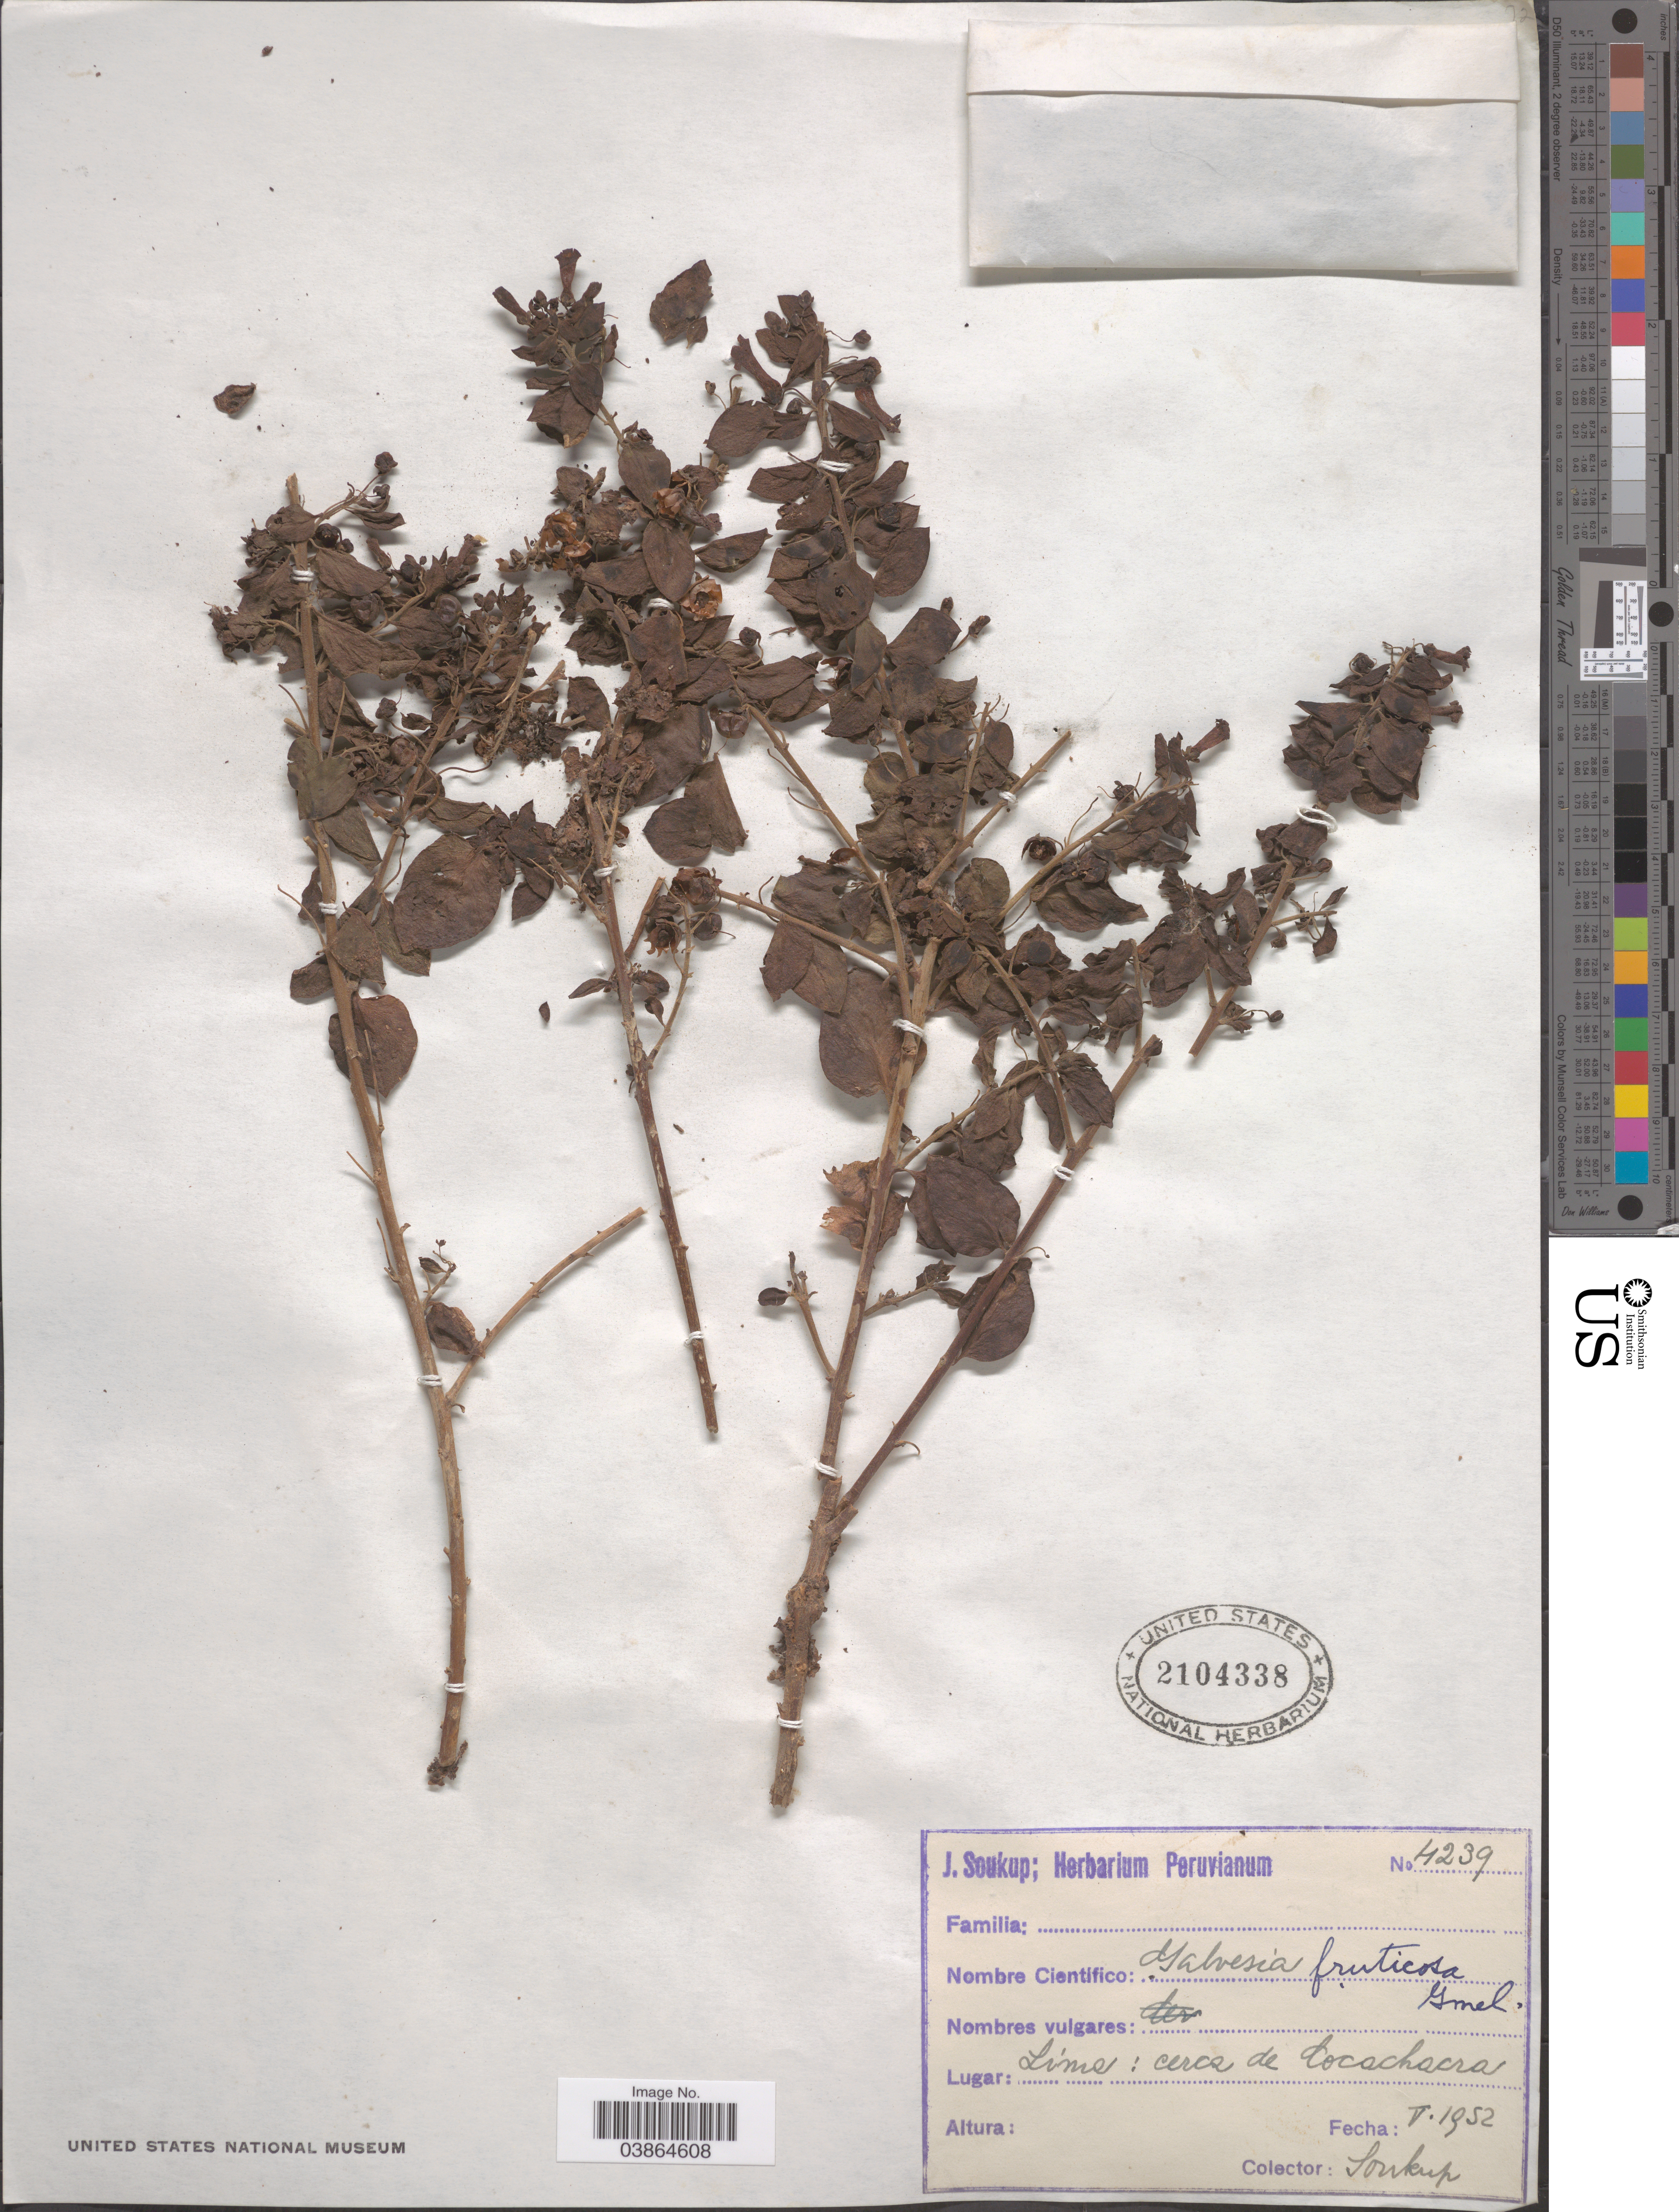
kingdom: Plantae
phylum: Tracheophyta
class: Magnoliopsida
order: Lamiales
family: Plantaginaceae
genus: Galvezia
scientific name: Galvezia fruticosa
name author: J.F. Gmel.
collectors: J. Soukup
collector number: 4239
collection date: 1952-05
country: Peru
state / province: Lima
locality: Lima: cerca de Cocachacra.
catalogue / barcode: US 2104338